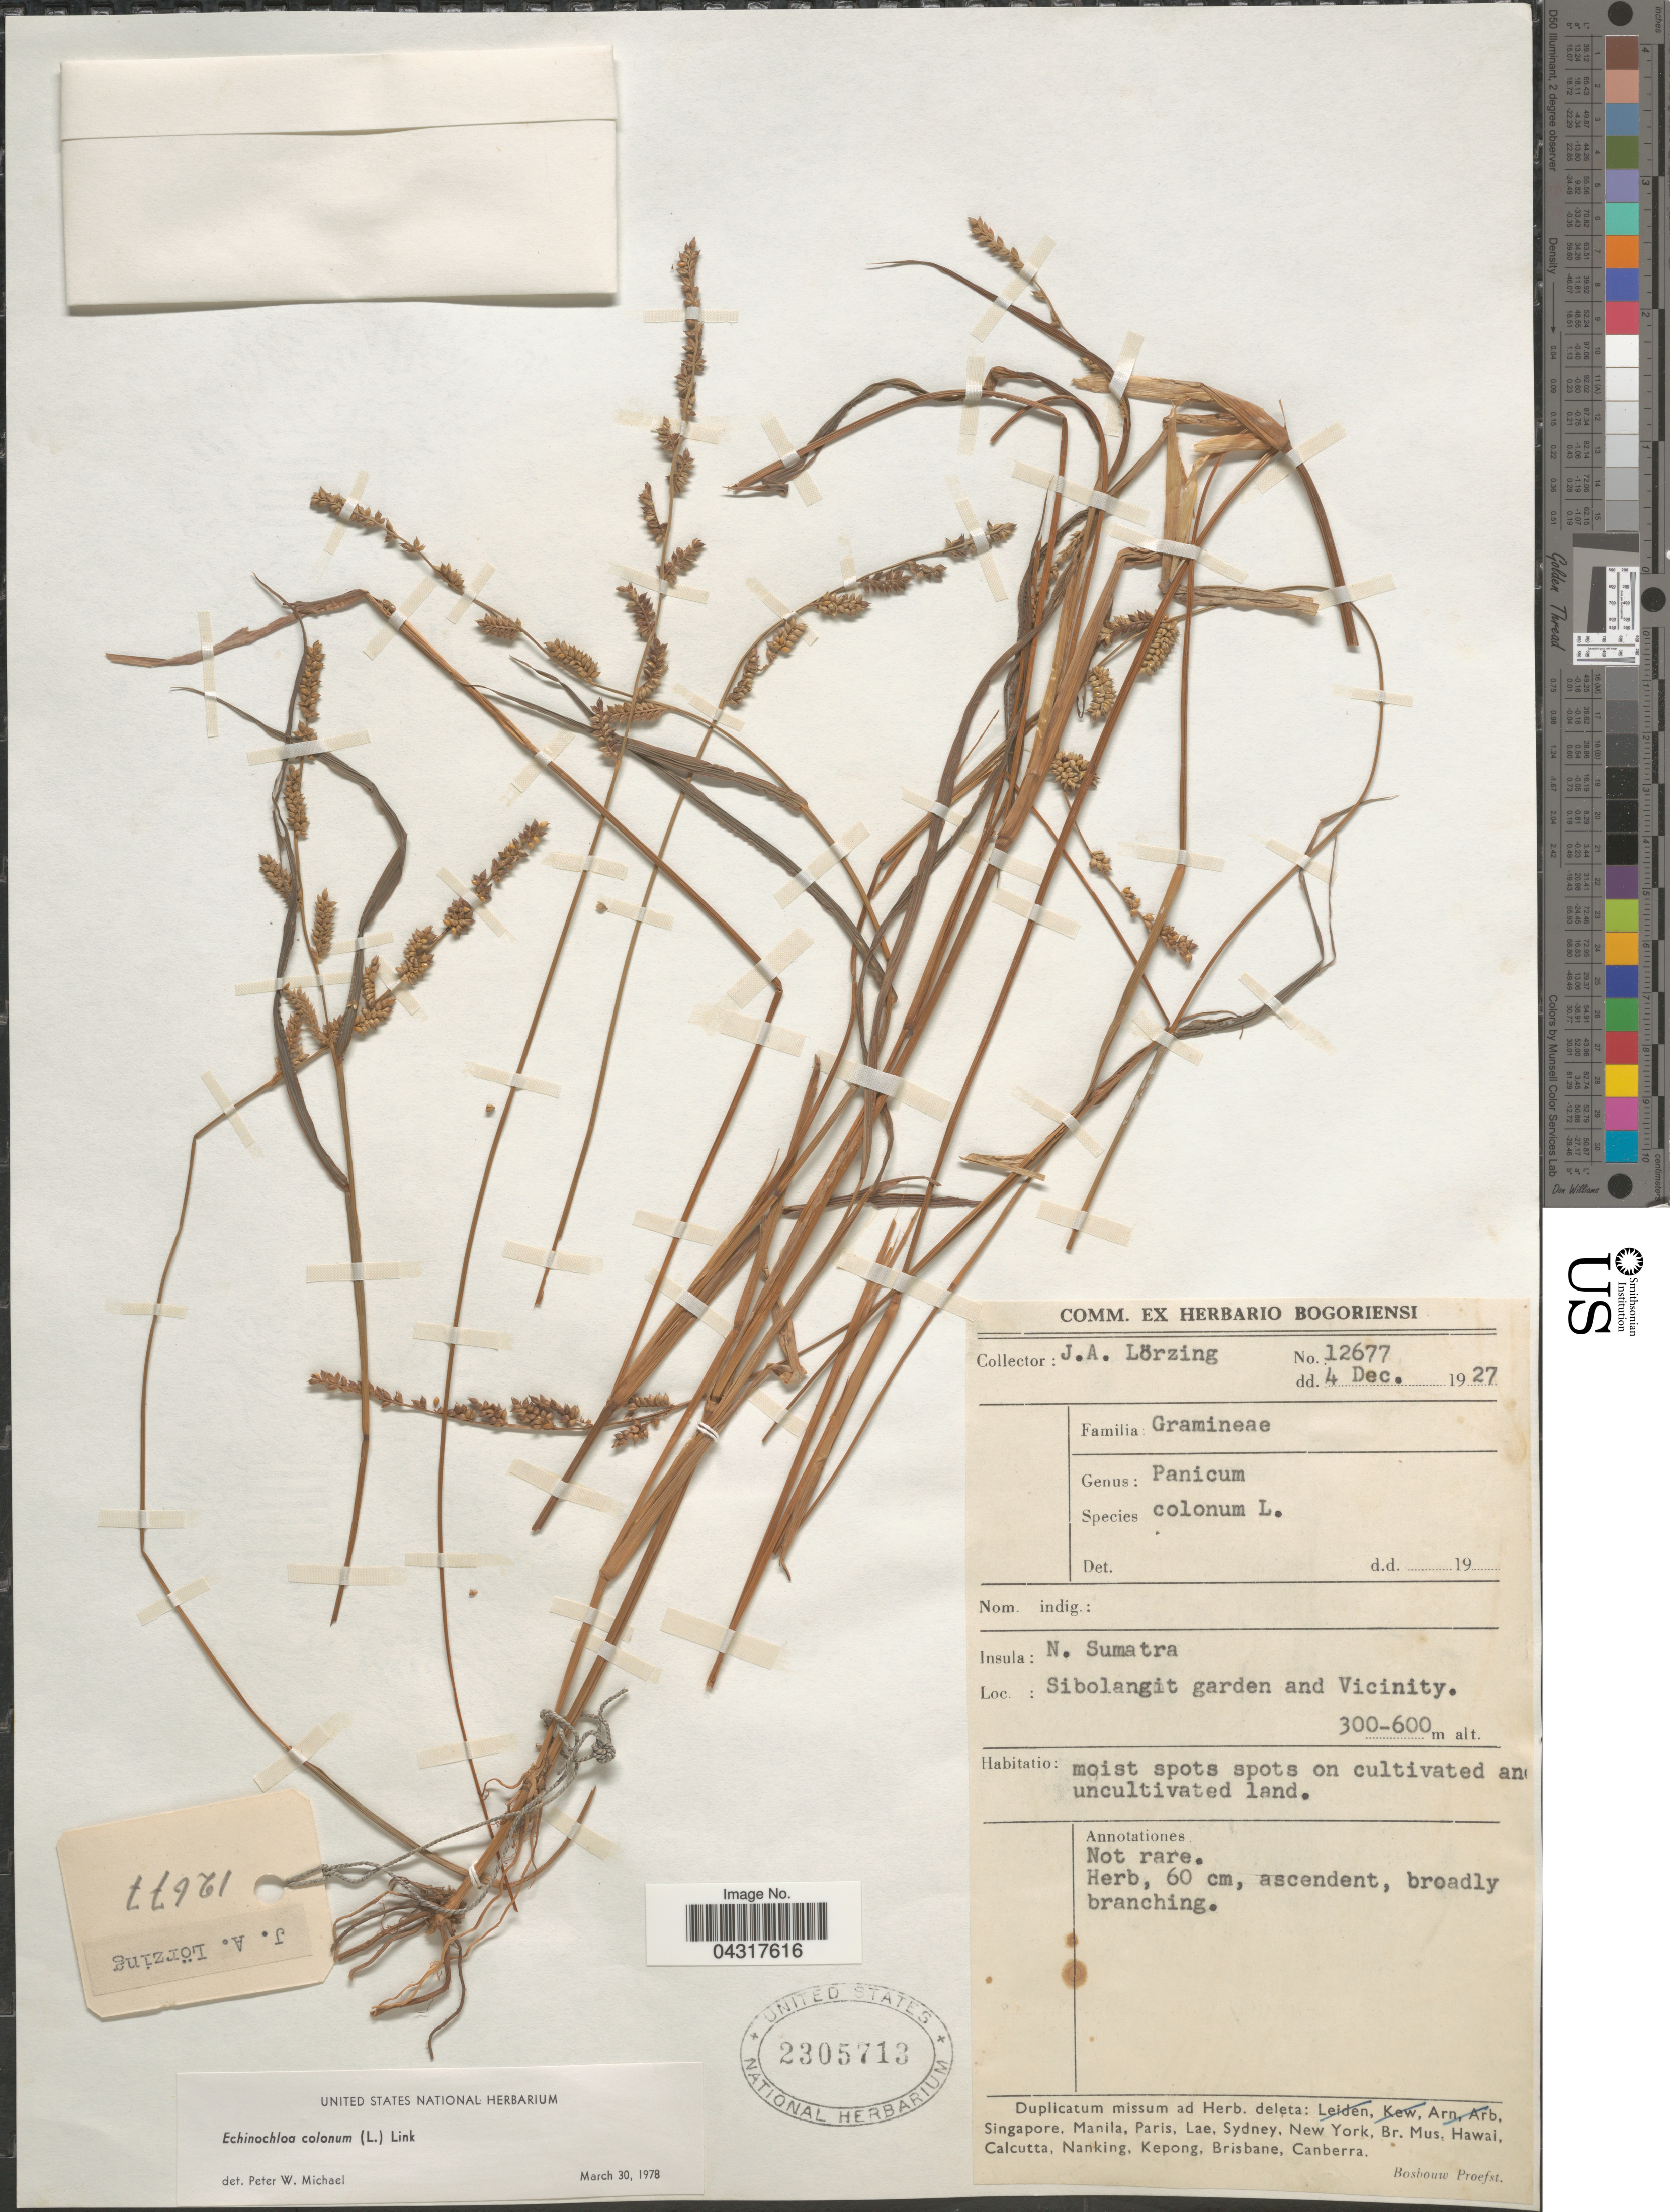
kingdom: Plantae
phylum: Tracheophyta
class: Liliopsida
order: Poales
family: Poaceae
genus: Echinochloa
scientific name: Echinochloa colona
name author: (L.) Link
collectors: J. Lorzing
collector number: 12677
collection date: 1927-12-04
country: Indonesia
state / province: Sumatra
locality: Insula: N. Sumatra. Sibolangit garden and Vicinity.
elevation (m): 300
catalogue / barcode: US 2305713